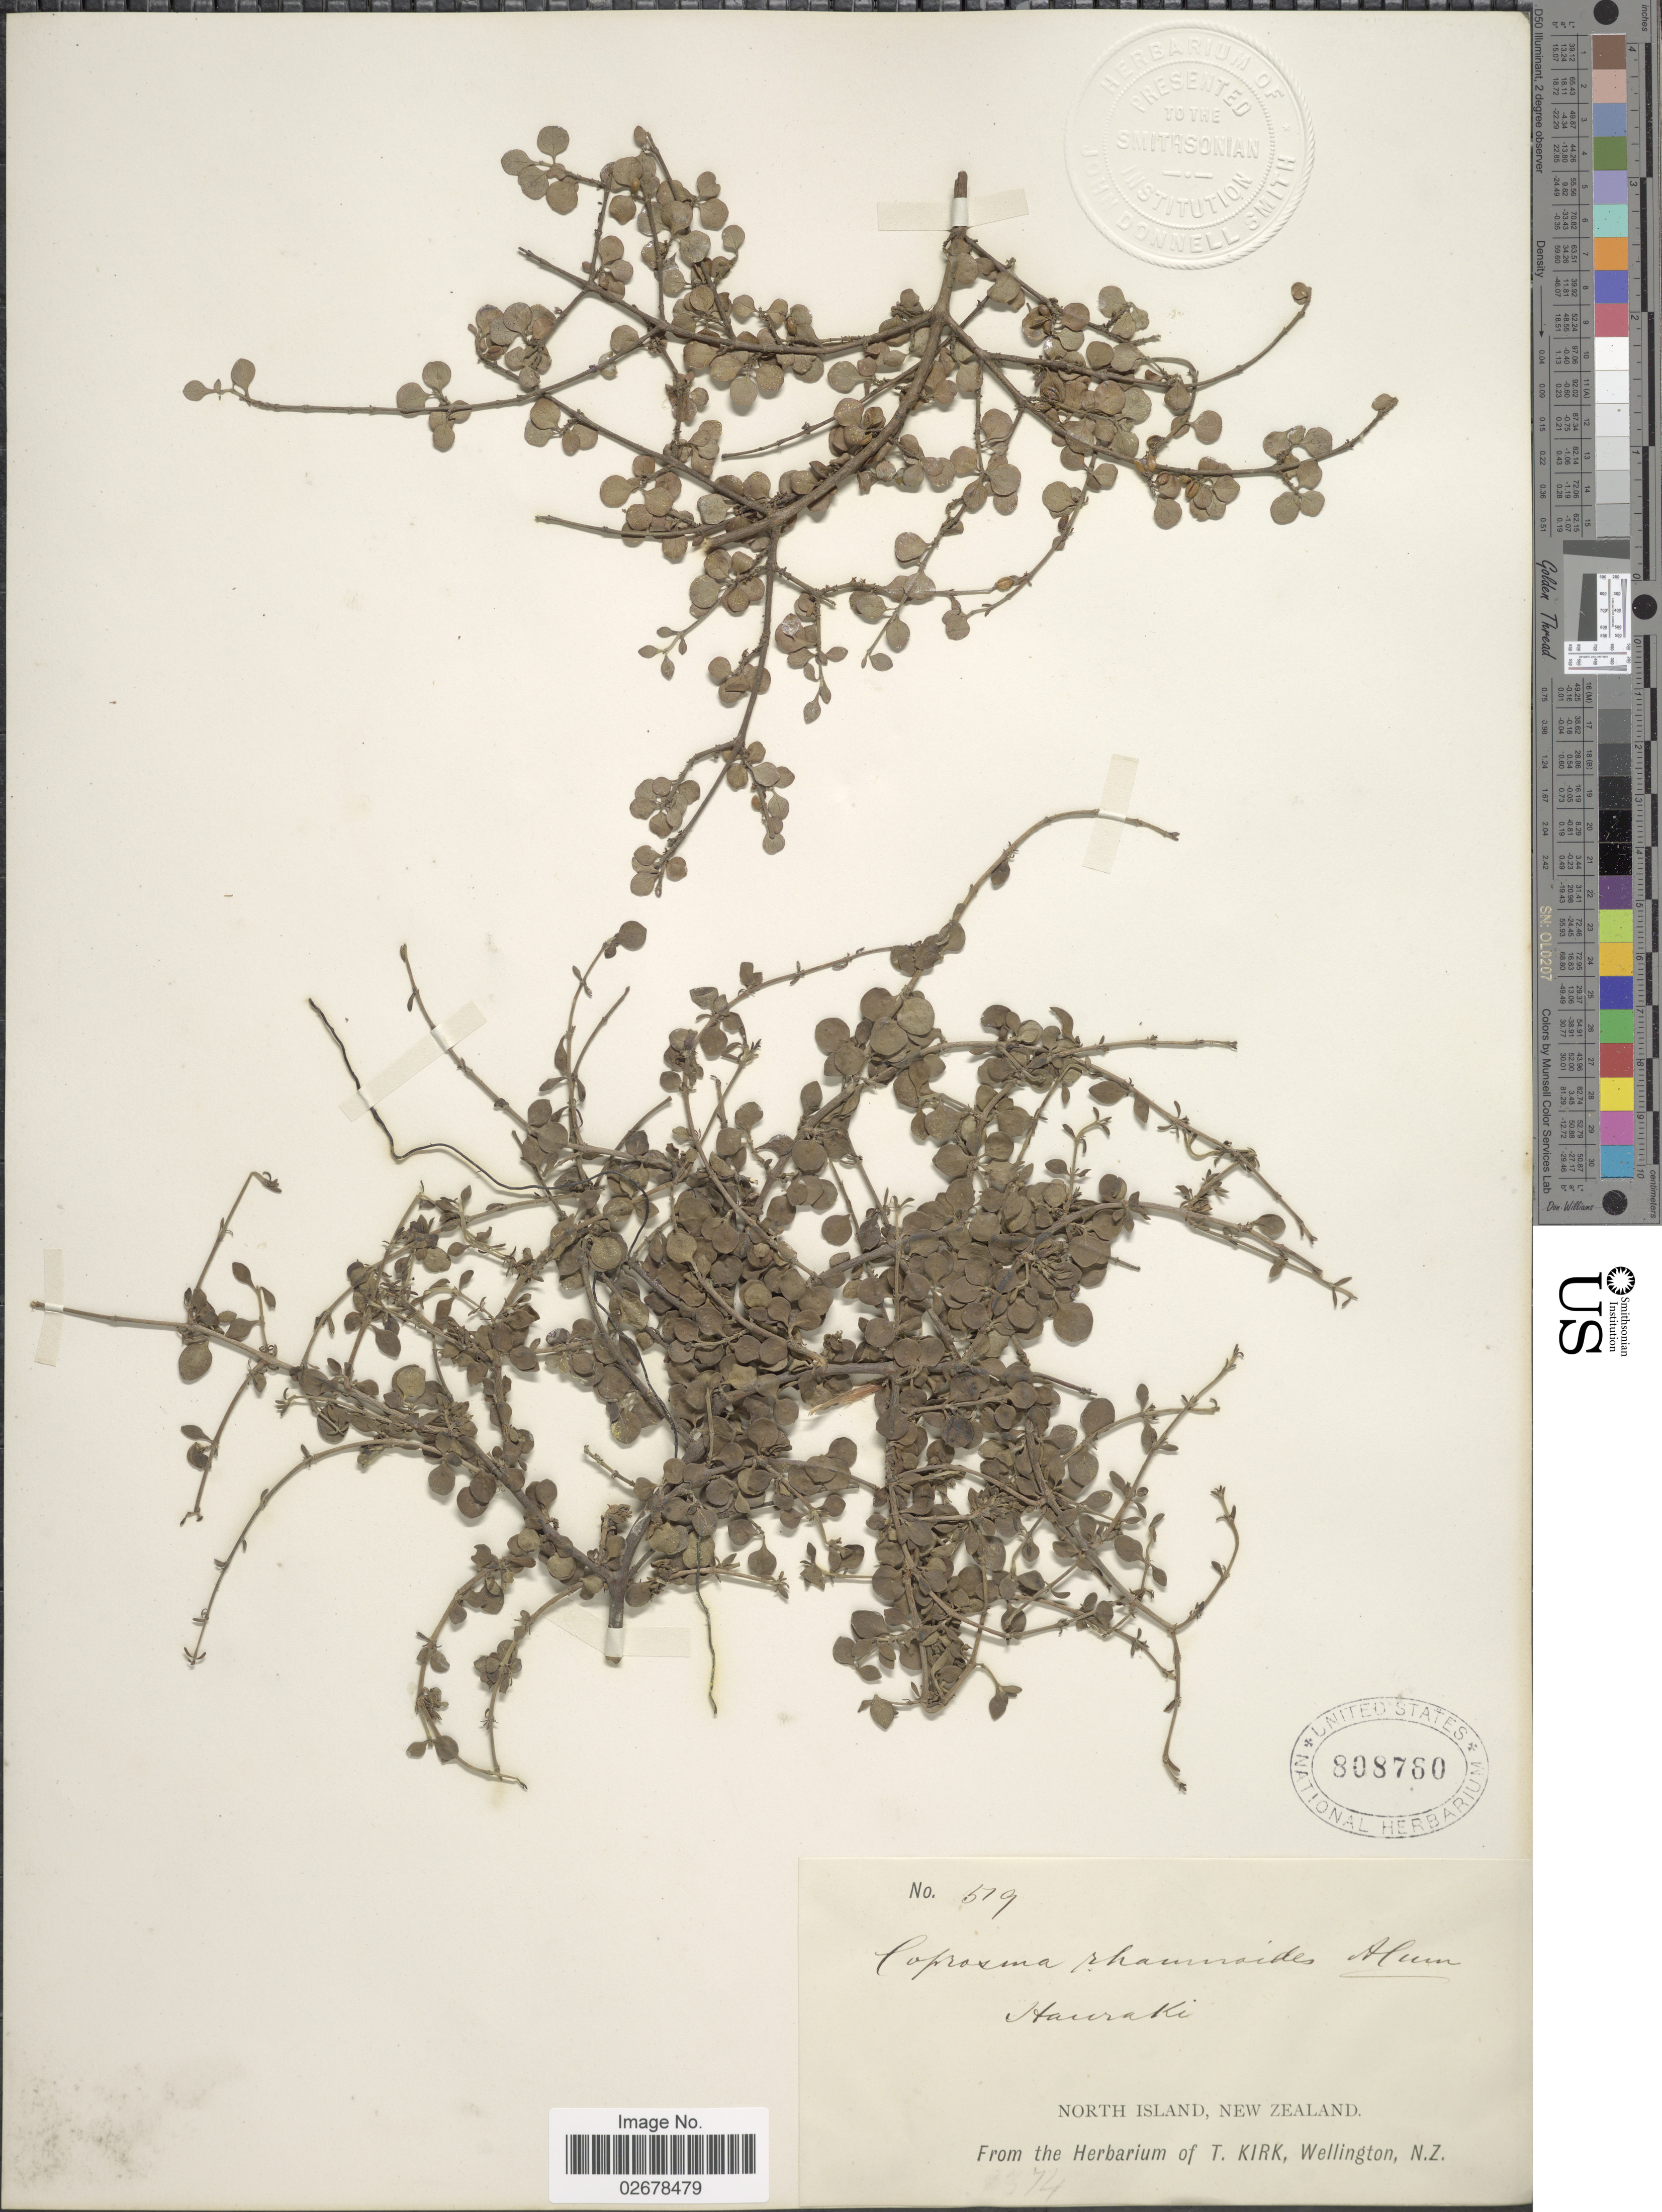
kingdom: Plantae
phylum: Tracheophyta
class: Magnoliopsida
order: Gentianales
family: Rubiaceae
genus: Coprosma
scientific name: Coprosma rhamnoides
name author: A. Cunn.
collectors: ex herb. T. Kirk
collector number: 519*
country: New Zealand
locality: Hauraki, North Island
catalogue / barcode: US 808760